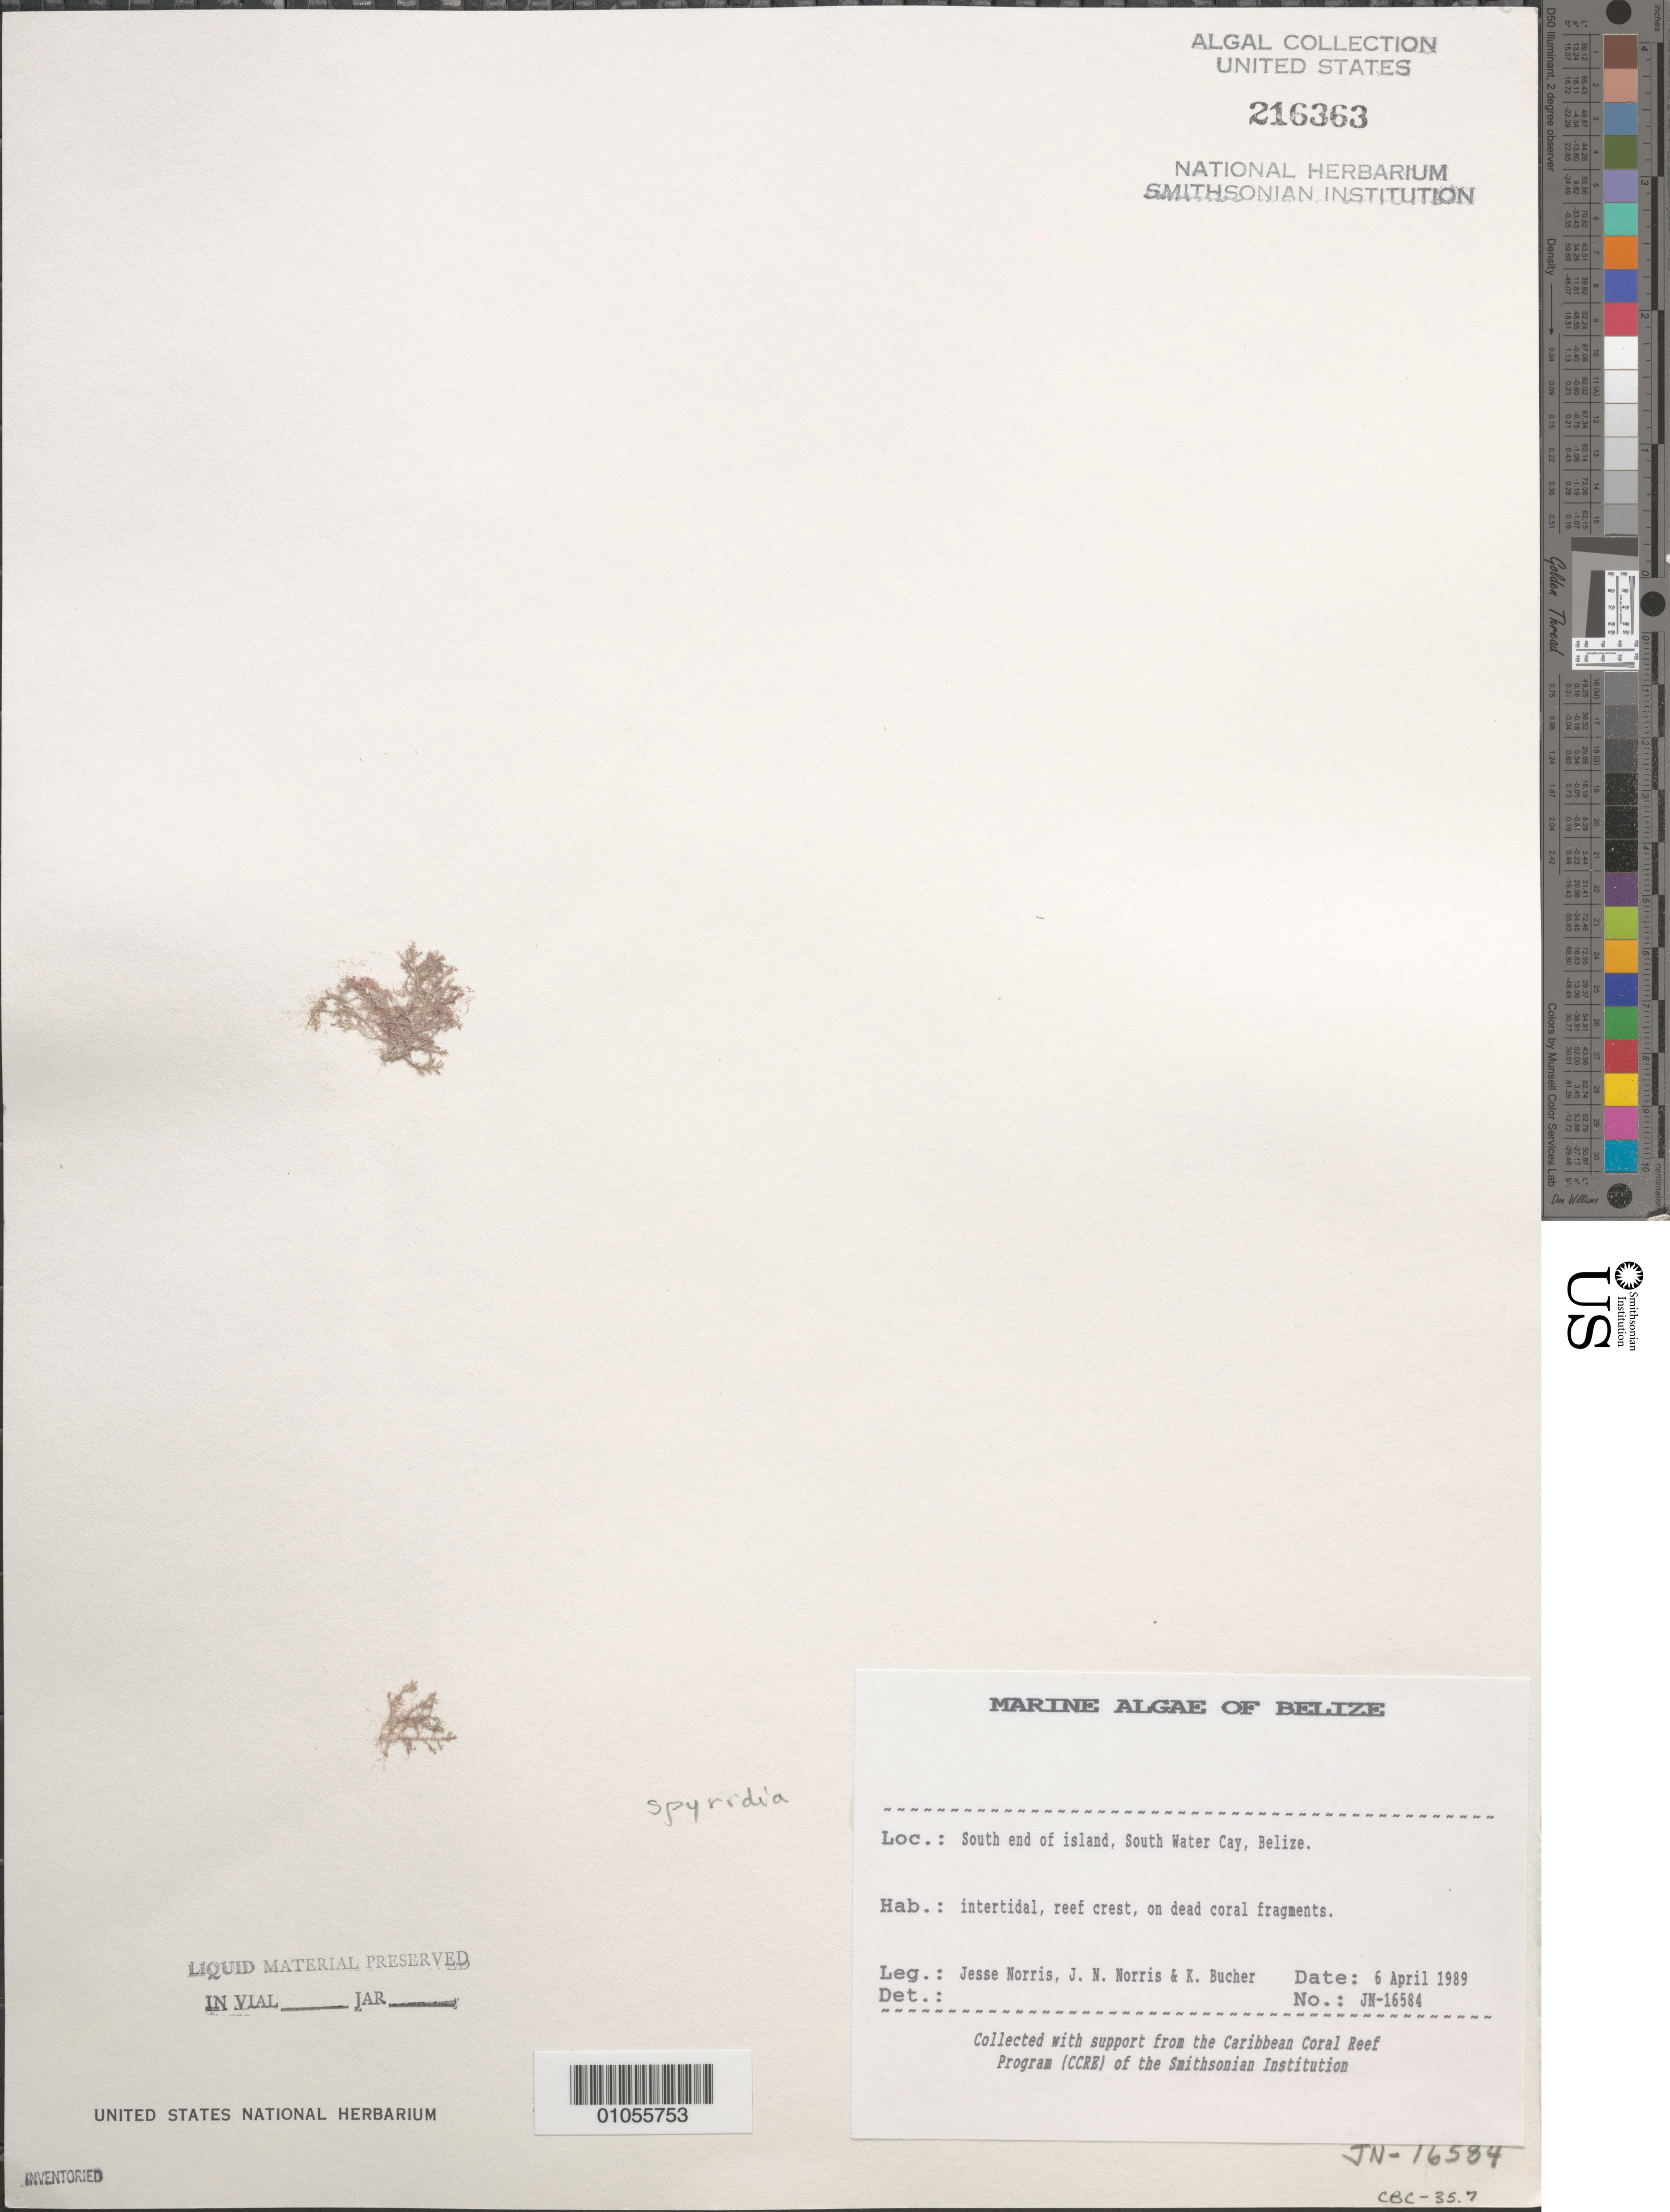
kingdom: Plantae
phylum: Rhodophyta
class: Florideophyceae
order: Ceramiales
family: Spyridiaceae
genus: Spyridia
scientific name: Spyridia sp.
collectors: J. N. Norris, K. E. Bucher & J. A. Norris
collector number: JN-16584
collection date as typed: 06 Apr 1989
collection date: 1989-04-06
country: Belize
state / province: Stann Creek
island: South Water Cay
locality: South end of island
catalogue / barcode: US 216363